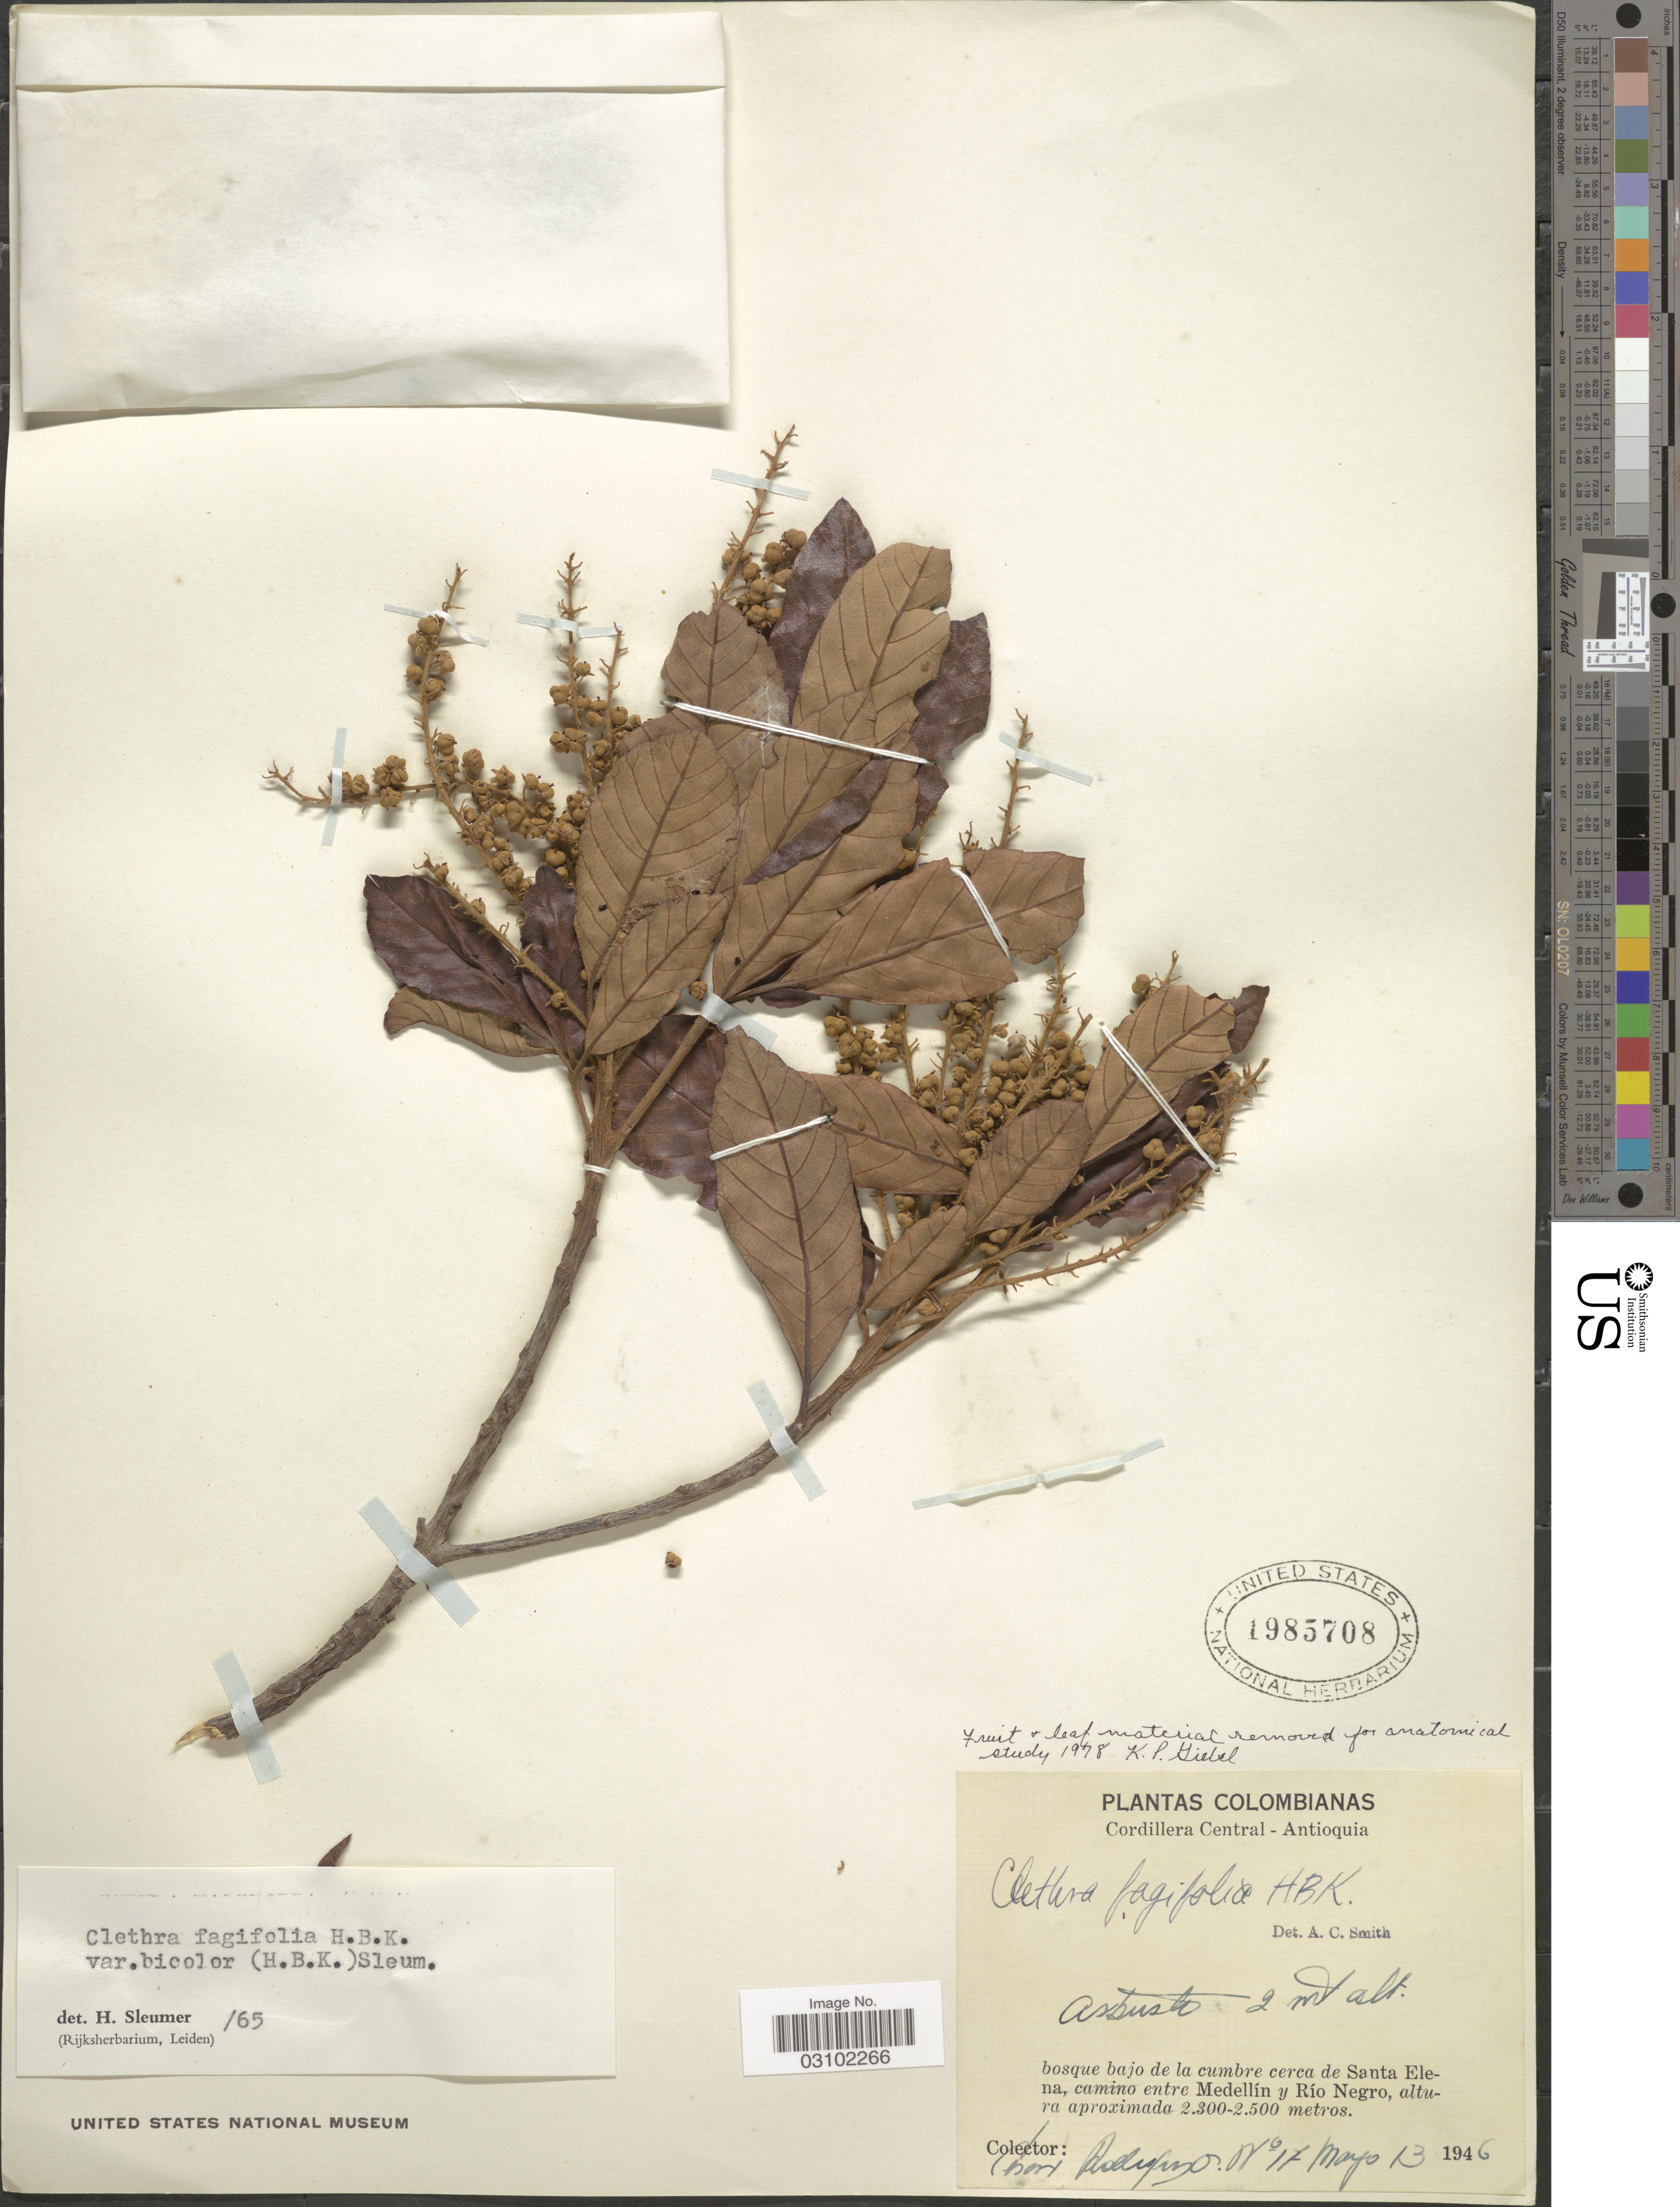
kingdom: Plantae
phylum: Tracheophyta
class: Magnoliopsida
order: Ericales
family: Clethraceae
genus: Clethra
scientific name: Clethra fagifolia var. bicolor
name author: Kunth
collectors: C. Rodríguez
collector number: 17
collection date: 1946-05-13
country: Colombia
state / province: Antioquia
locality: Cordillera Central, bosque bajo de la cumbre cerca de Santa Elena, camino entre Medellín y Río Negro.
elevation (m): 2300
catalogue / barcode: US 1985708